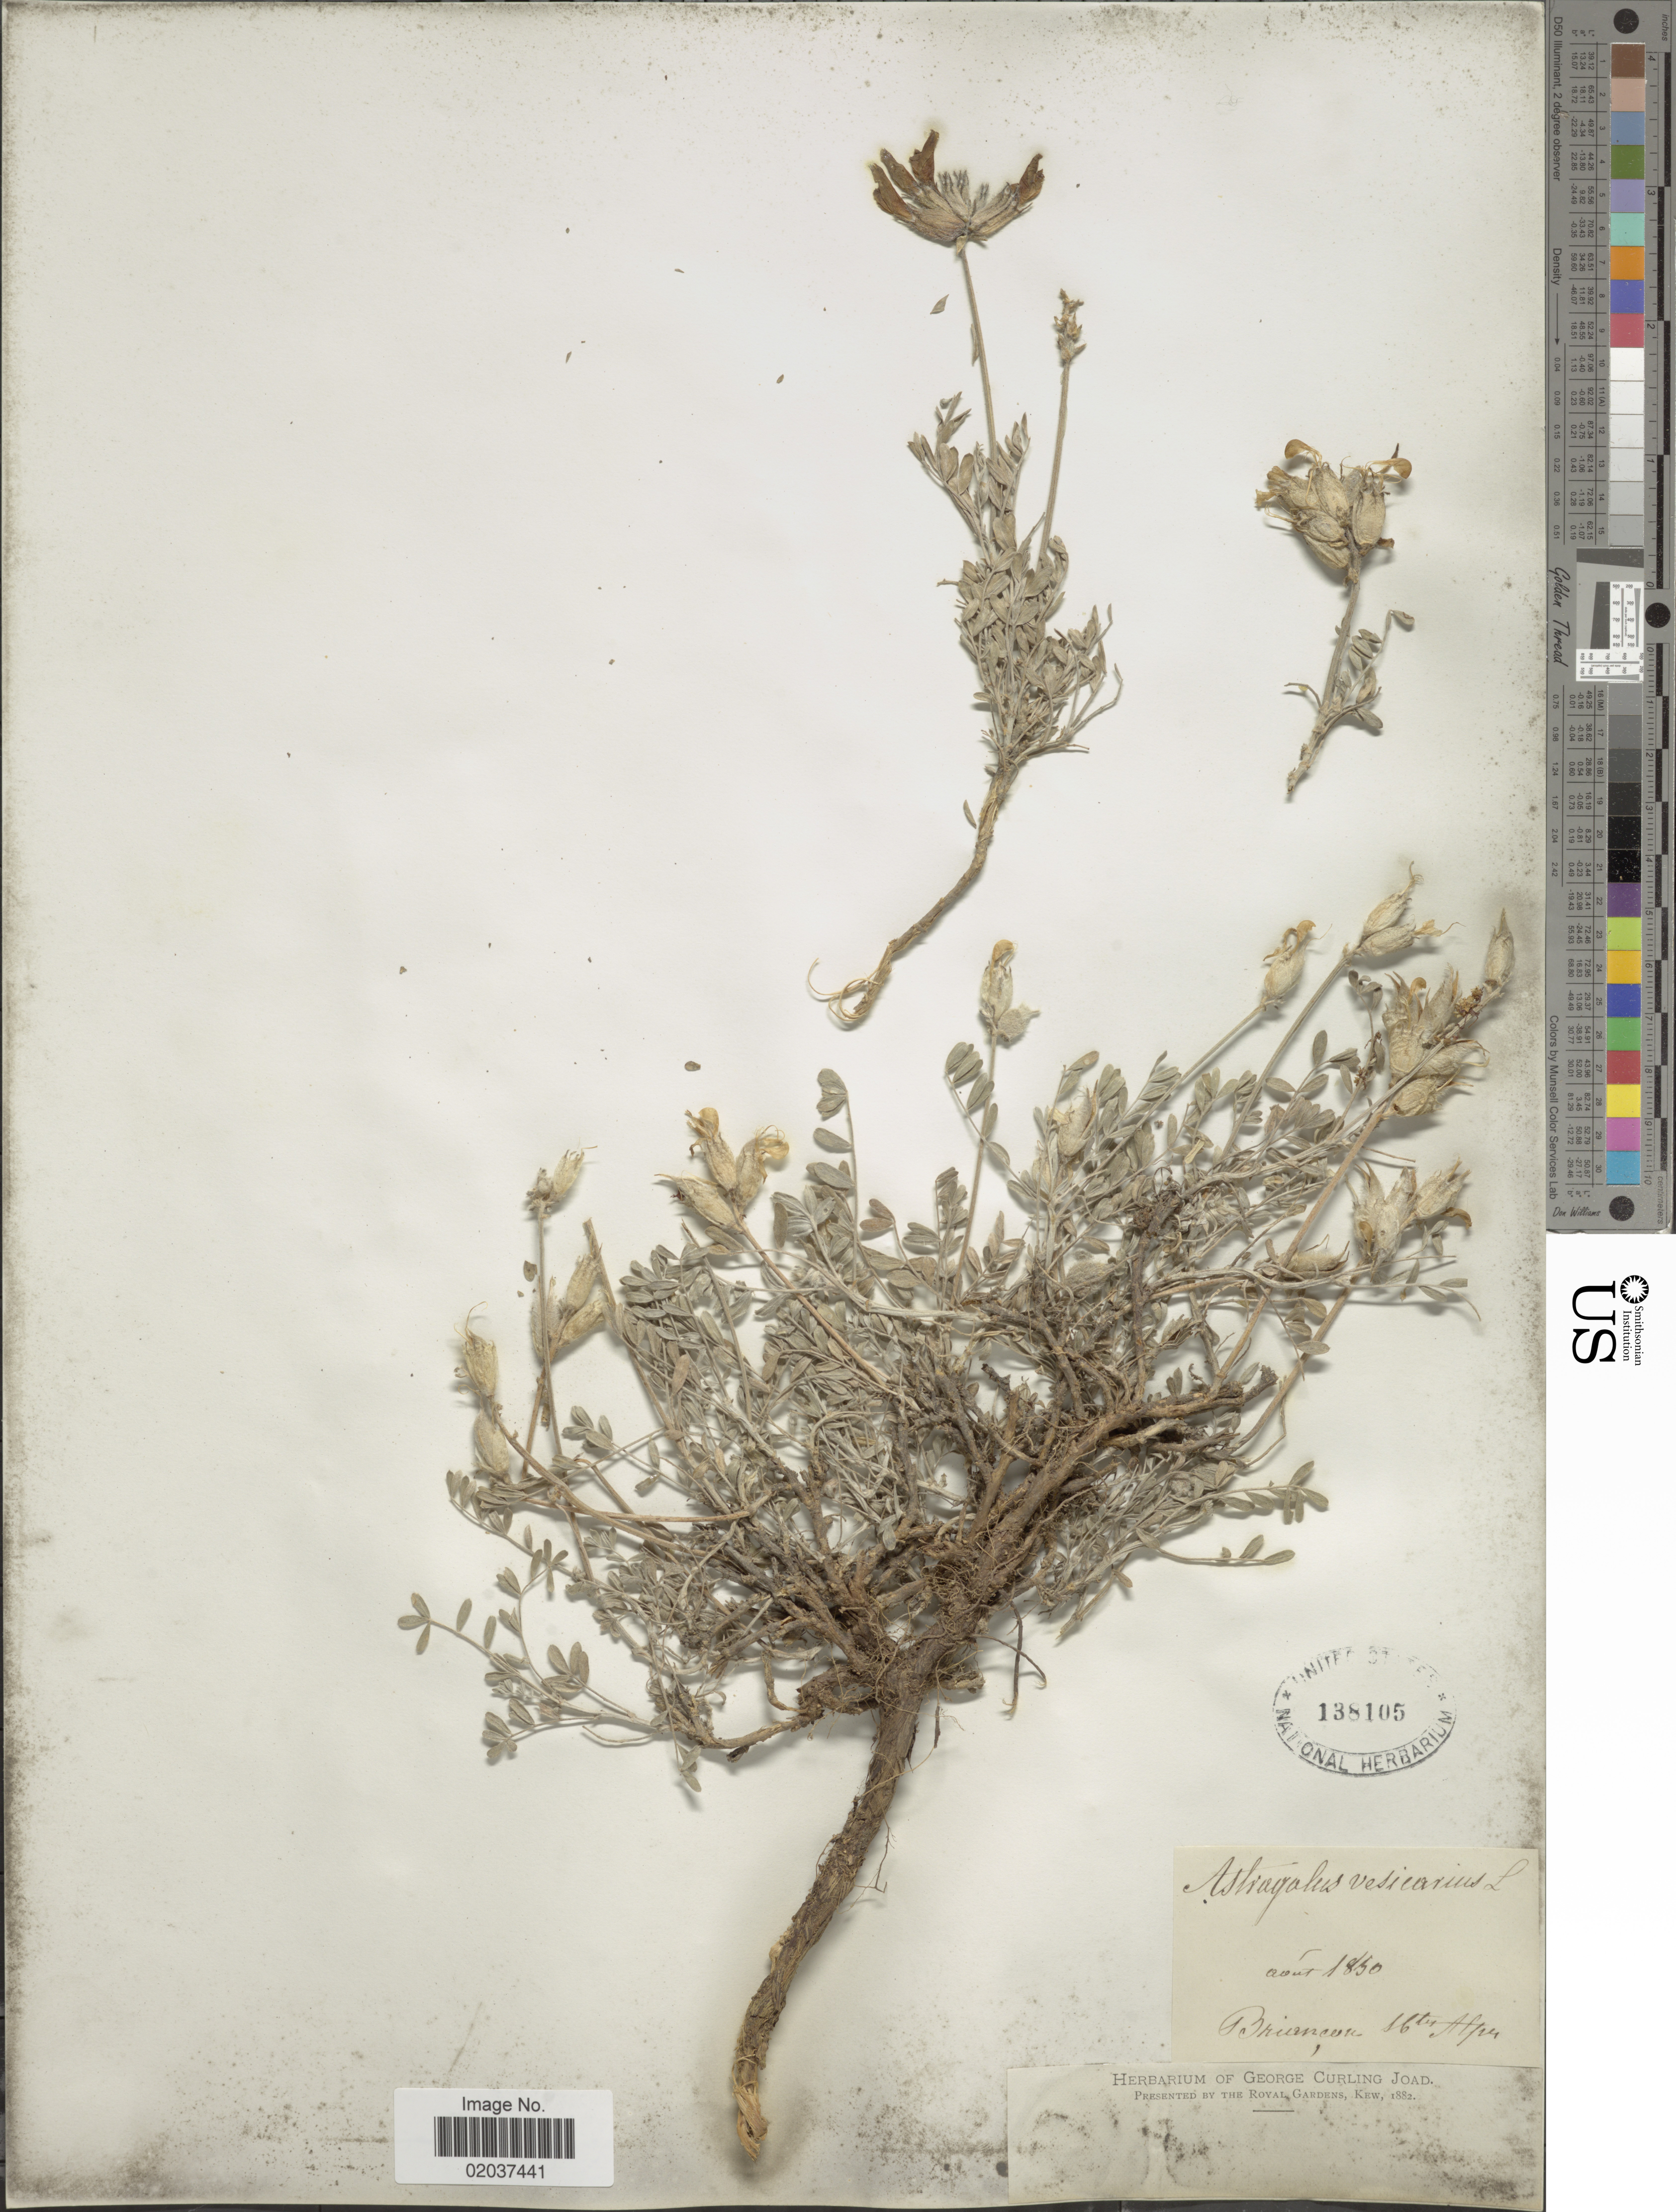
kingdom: Plantae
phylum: Tracheophyta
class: Magnoliopsida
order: Fabales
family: Fabaceae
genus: Astragalus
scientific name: Astragalus vesicarius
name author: L.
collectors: ex herb. George Curling Joad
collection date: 1850-08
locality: Brivnnor, 16th alpen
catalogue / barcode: US 138105